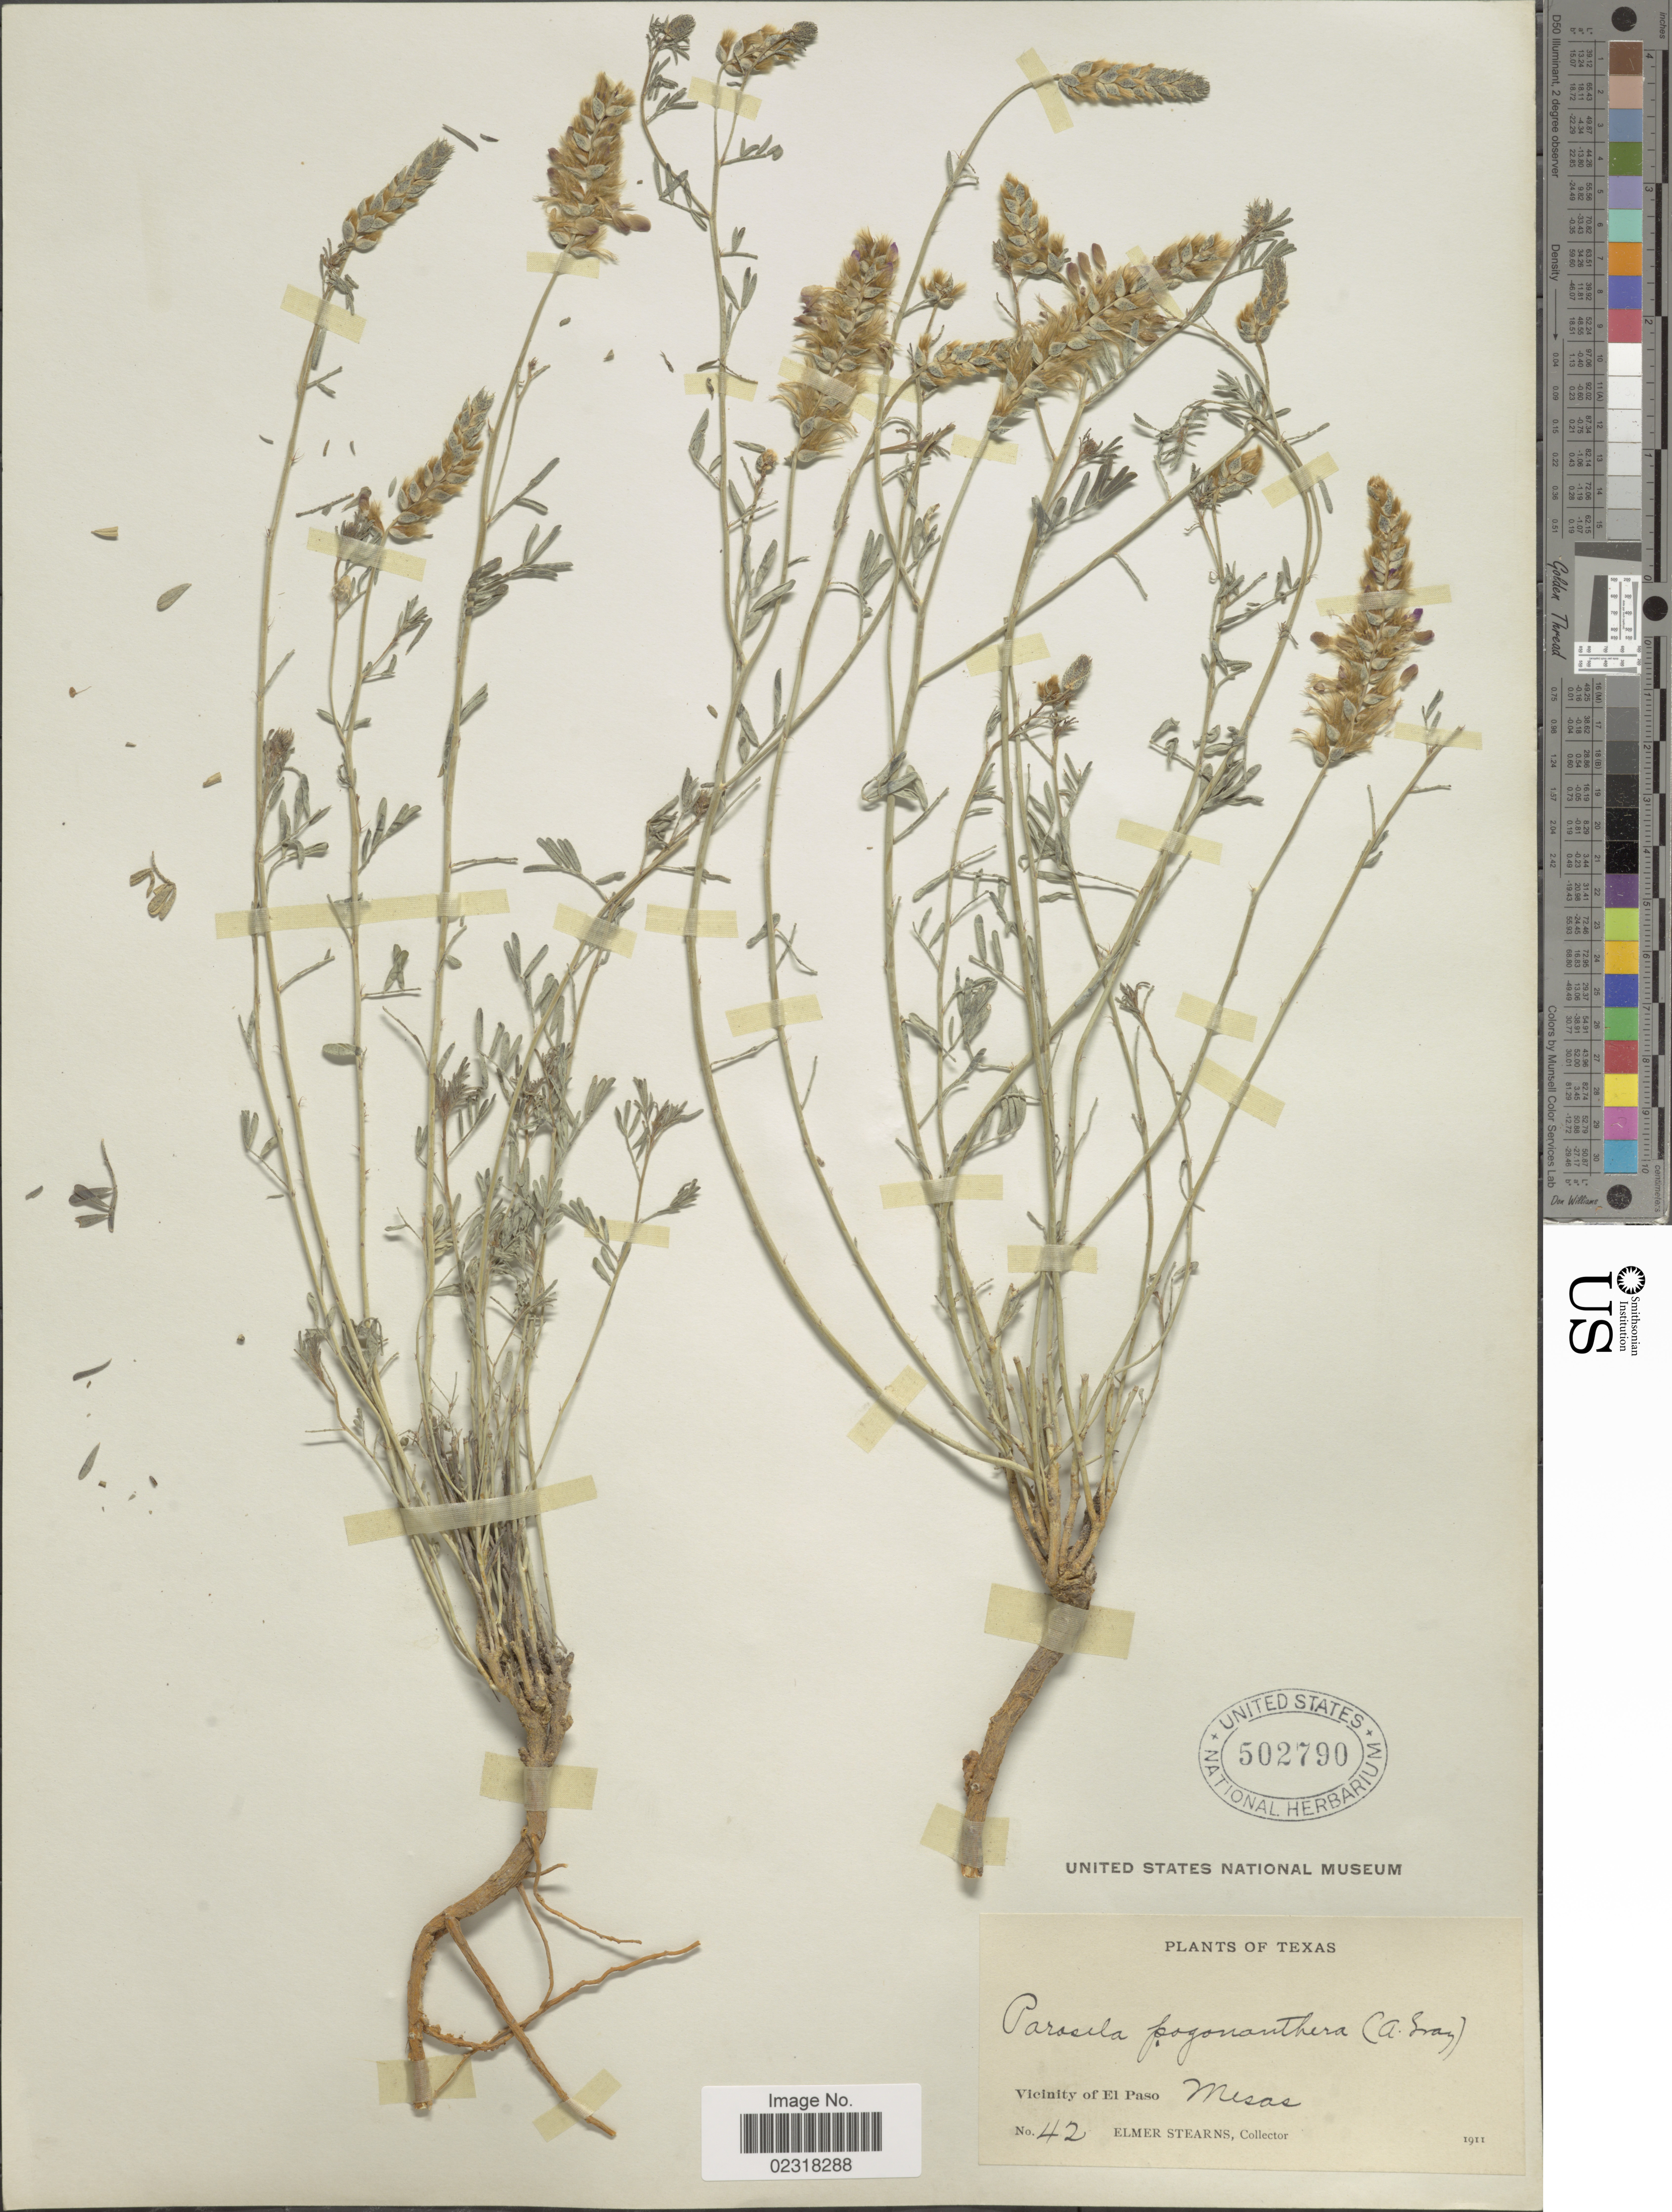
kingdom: Plantae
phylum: Tracheophyta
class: Magnoliopsida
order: Fabales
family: Fabaceae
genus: Dalea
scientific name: Dalea pogonathera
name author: A. Gray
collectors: E. Stearns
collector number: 42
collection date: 1911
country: United States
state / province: Texas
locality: Vicinity of El Paso, Mesas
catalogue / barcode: US 502790